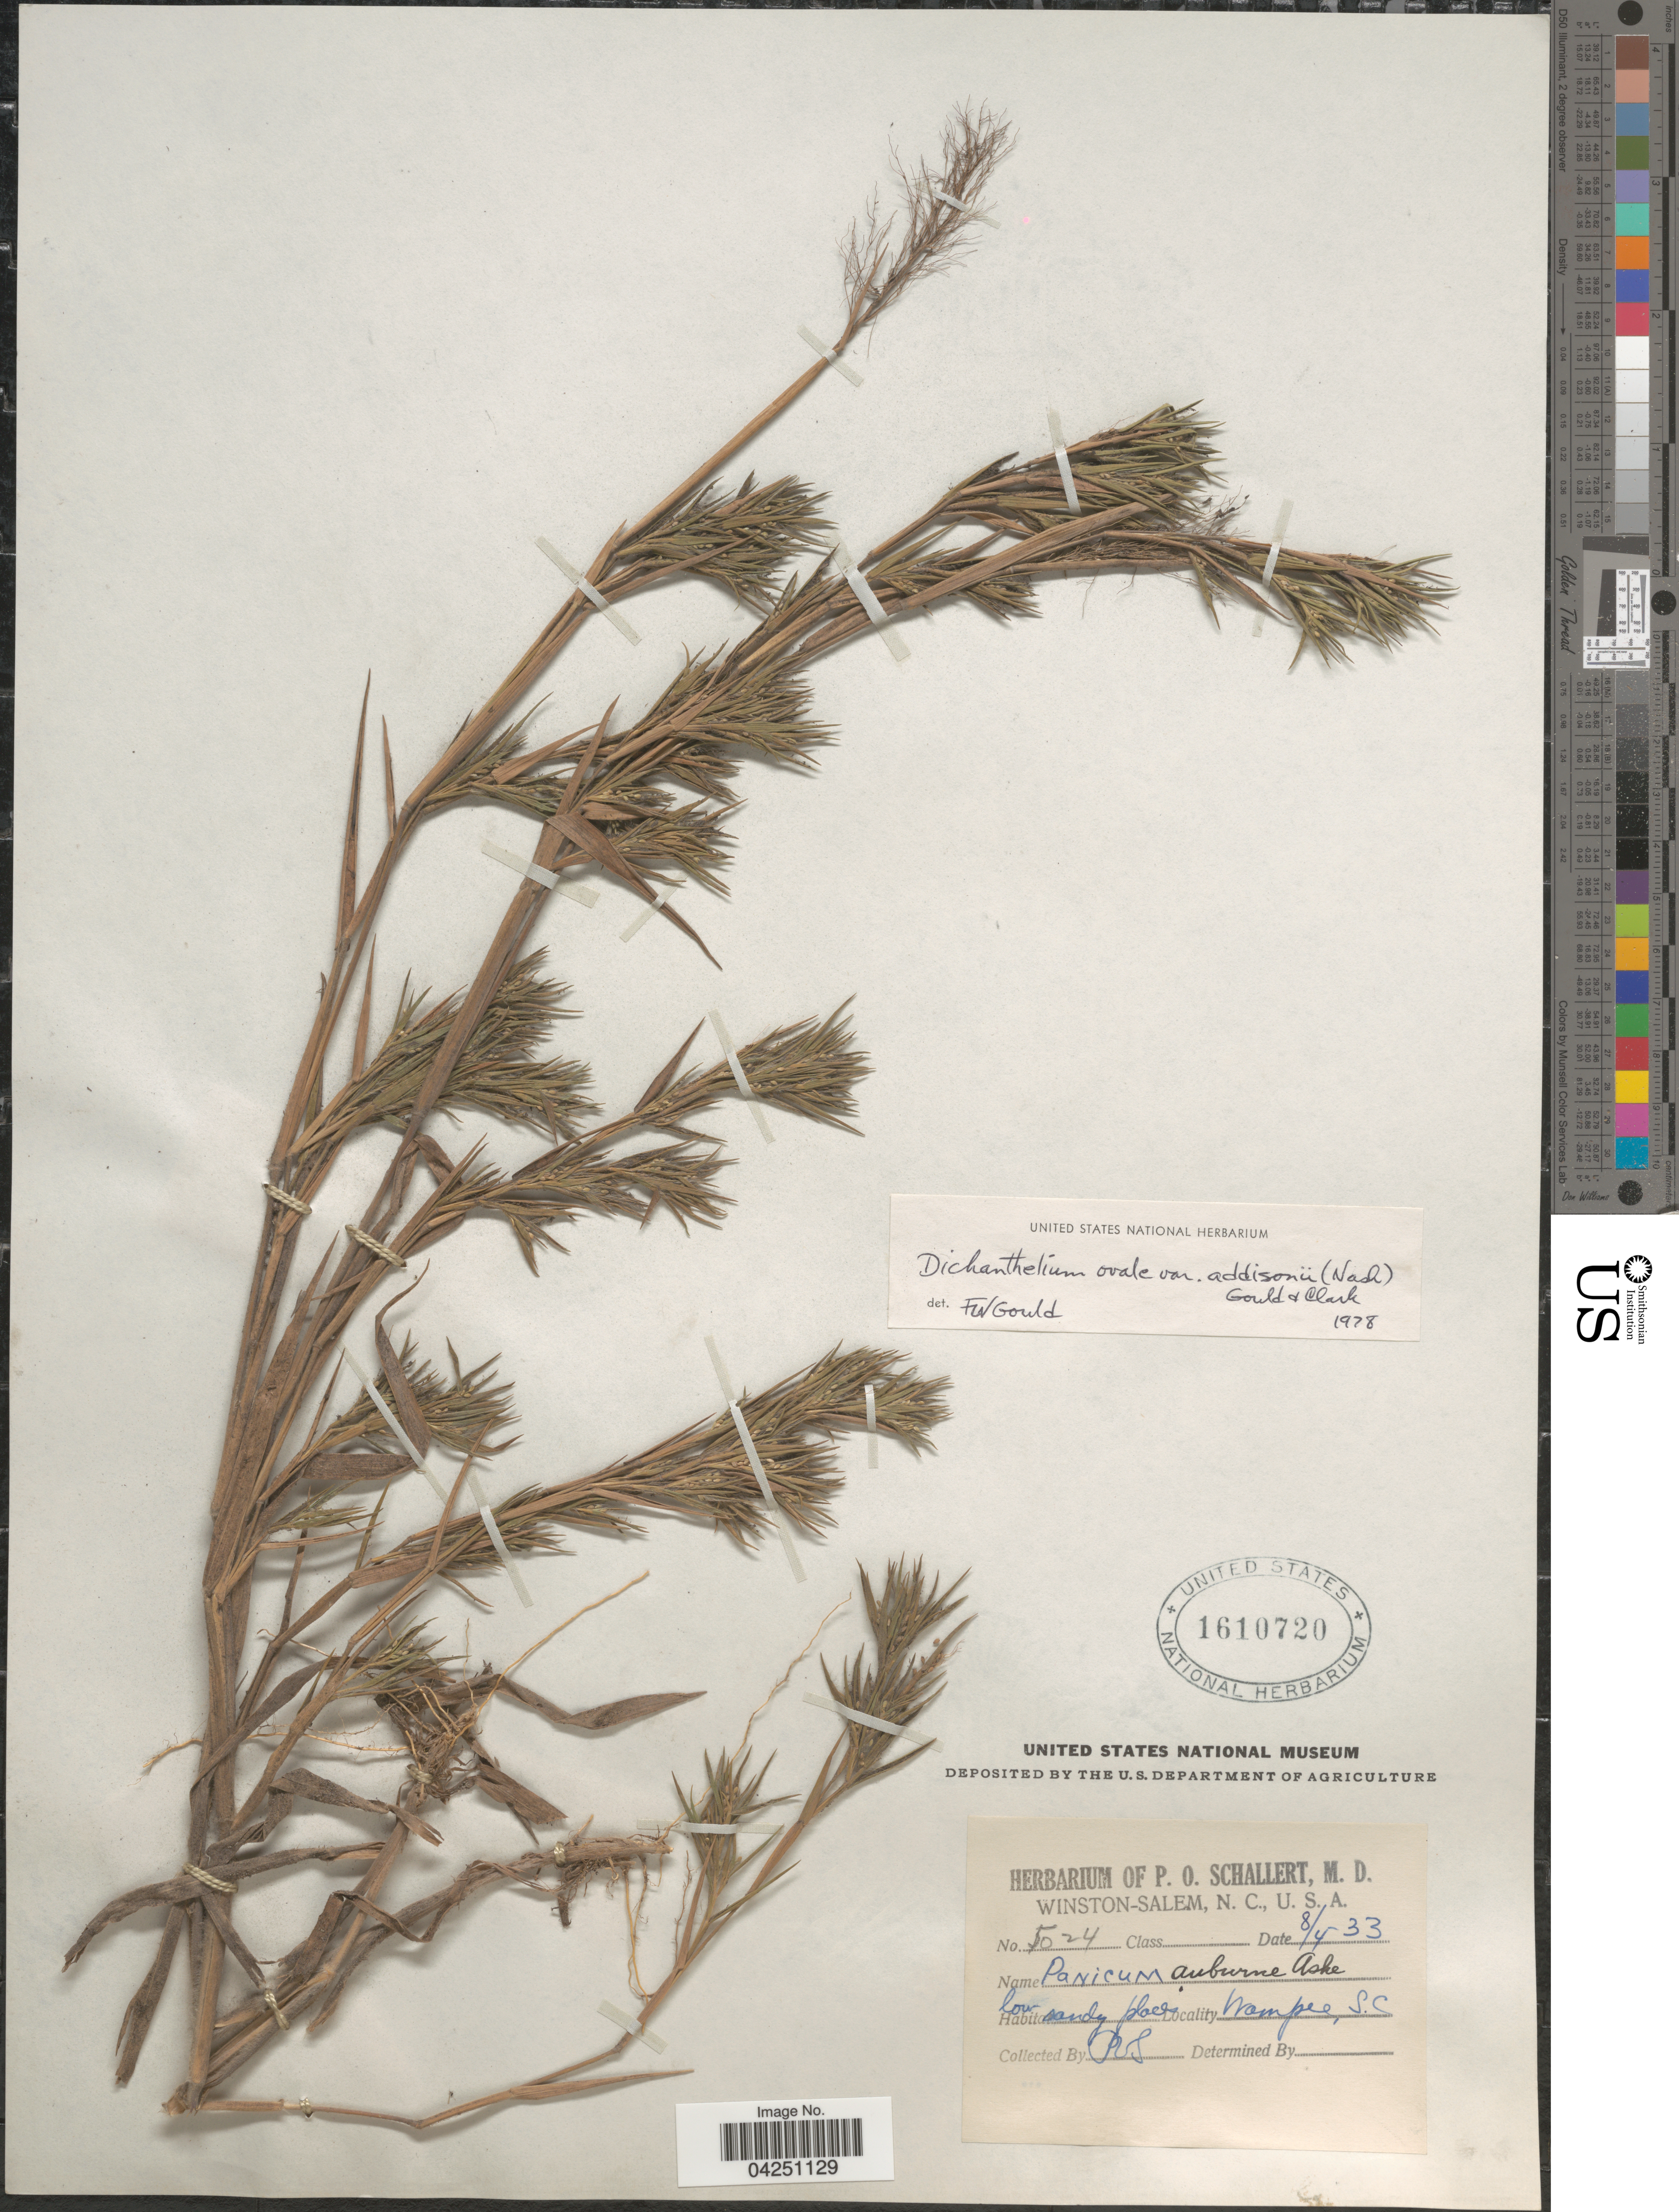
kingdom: Plantae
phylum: Tracheophyta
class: Liliopsida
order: Poales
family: Poaceae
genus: Dichanthelium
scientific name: Dichanthelium acuminatum var. acuminatum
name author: (Sw.) Gould & C.A. Clark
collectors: P. Schallert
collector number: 5024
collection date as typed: Transcribed d/m/y: 4/8/33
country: United States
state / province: South Carolina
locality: Wampee.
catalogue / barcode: US 1610720